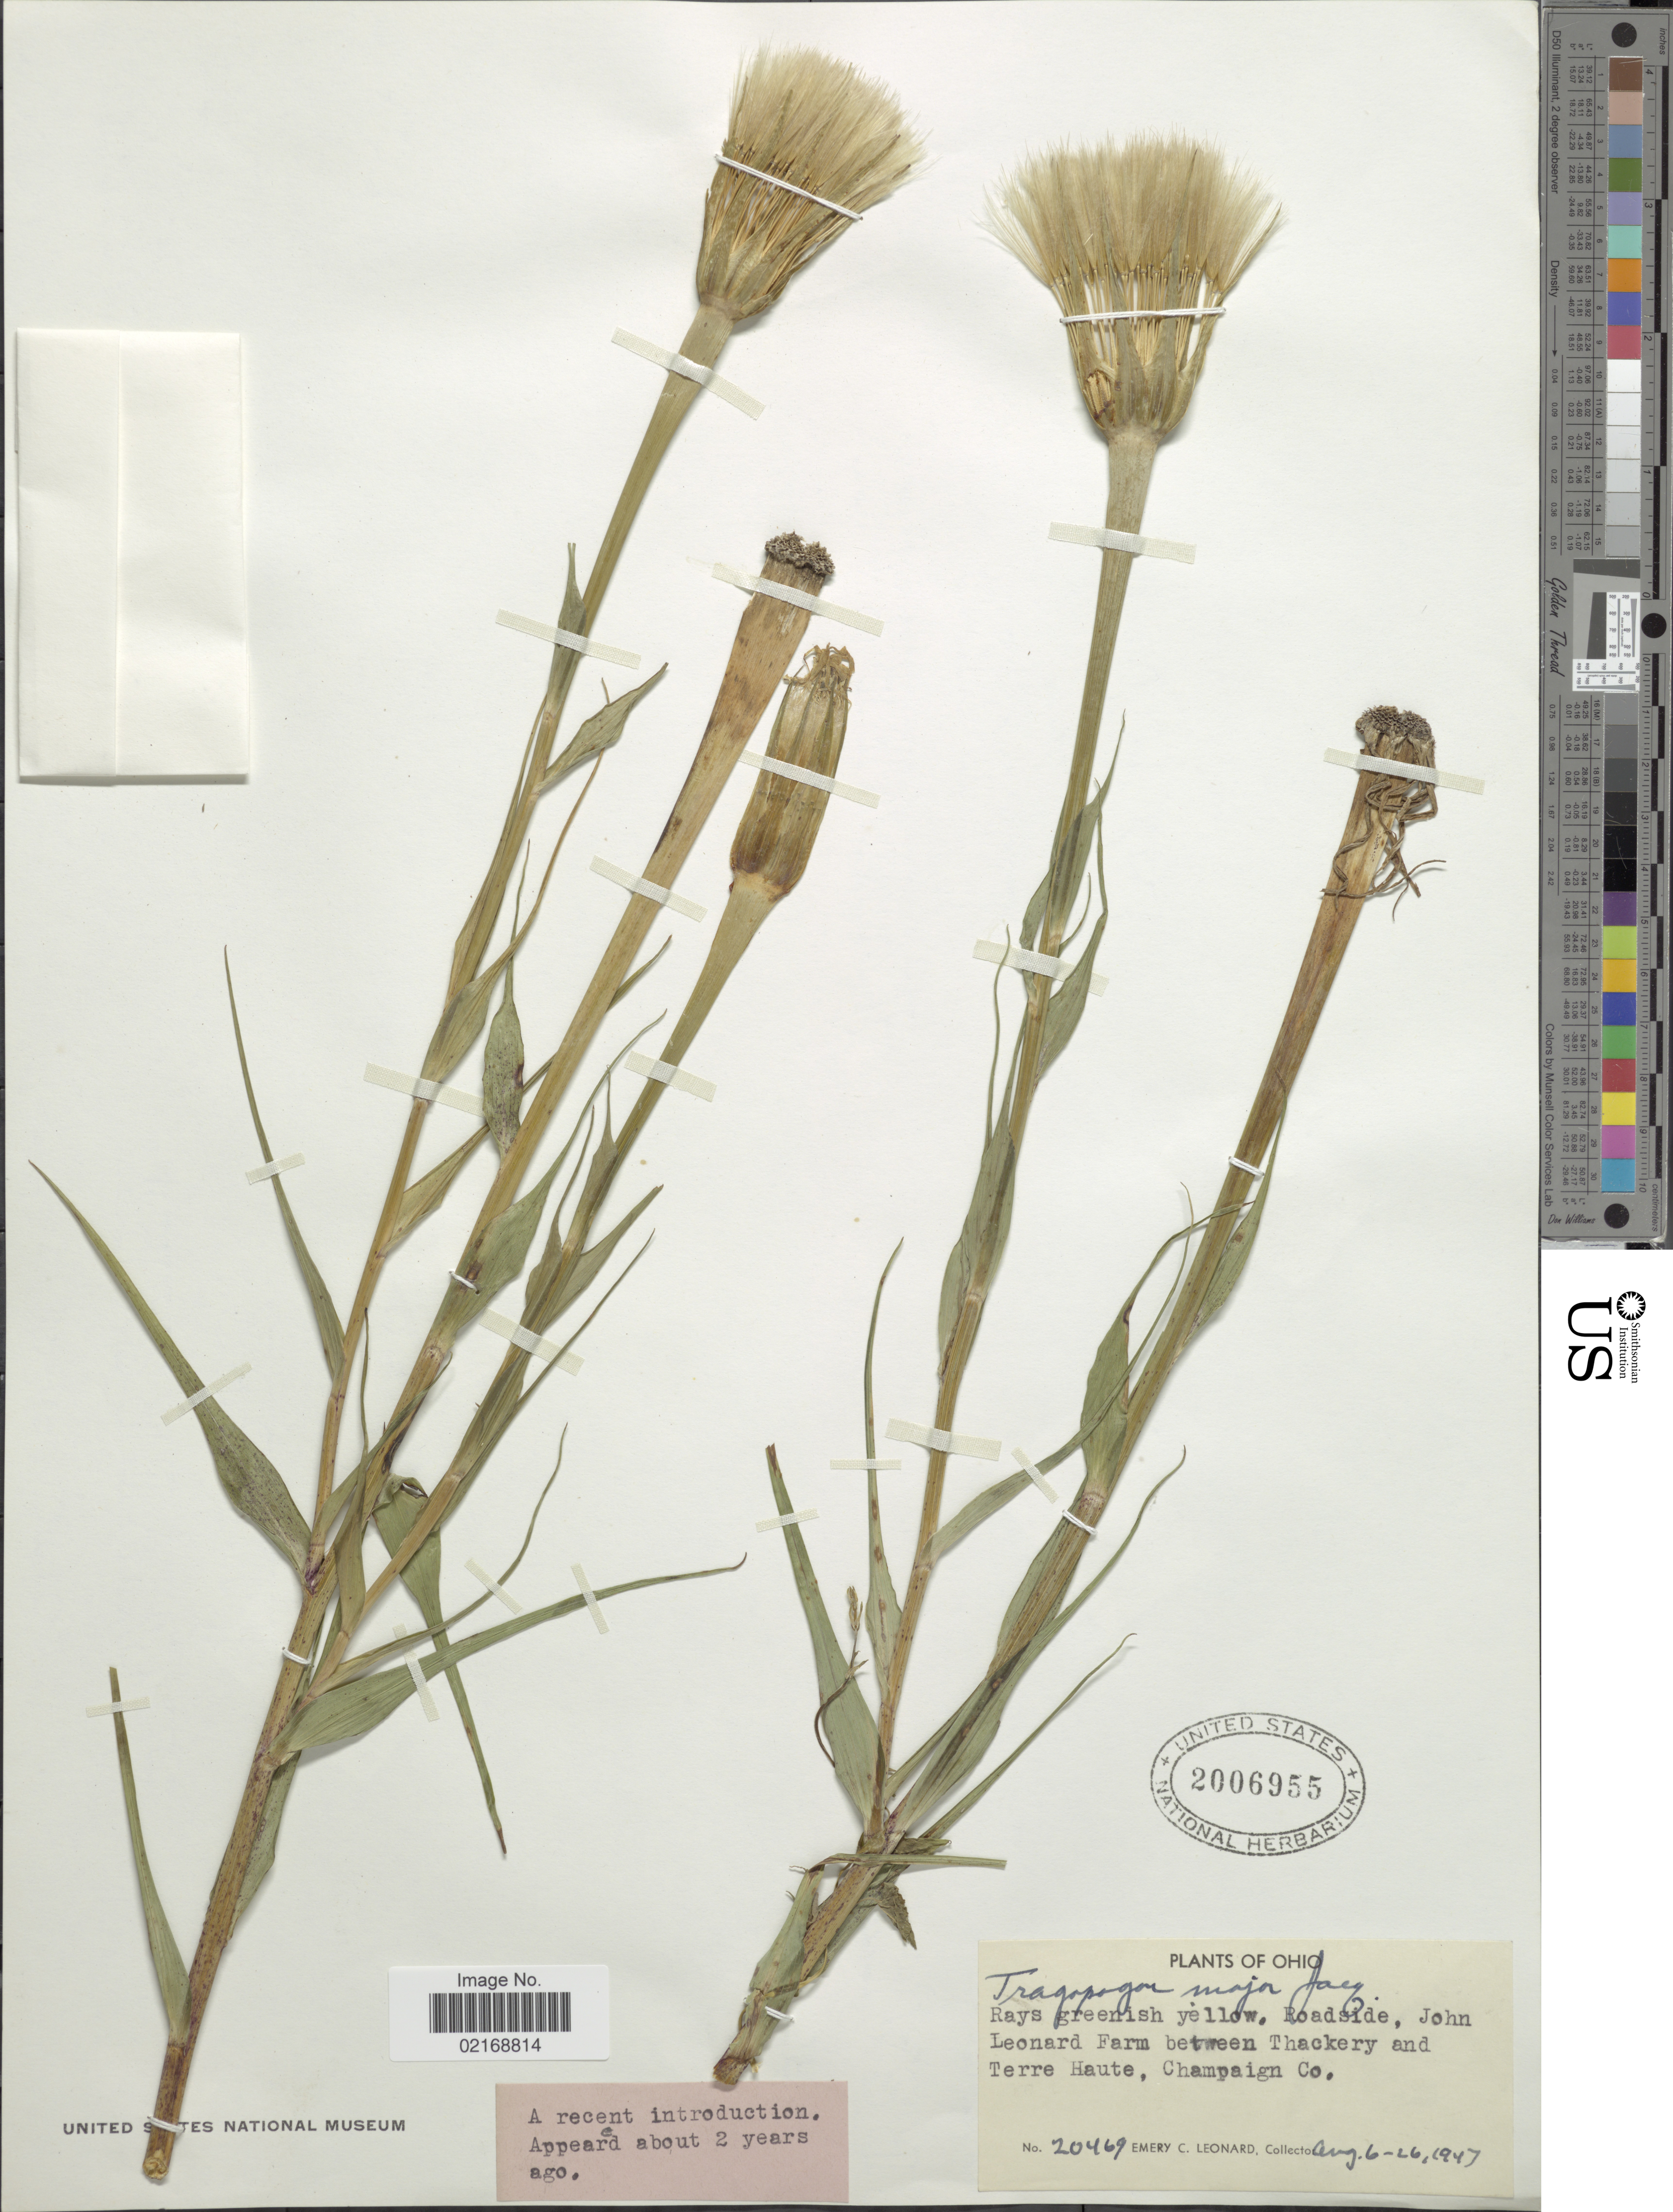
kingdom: Plantae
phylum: Tracheophyta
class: Magnoliopsida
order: Asterales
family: Asteraceae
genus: Tragopogon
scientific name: Tragopogon dubius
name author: Scop.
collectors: E. C. Leonard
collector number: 20469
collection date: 1947-08-06/1947-08-26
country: United States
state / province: Ohio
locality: John Leonard Farm between Thackery and Terre Haute, Champaign Co.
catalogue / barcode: US 2006955